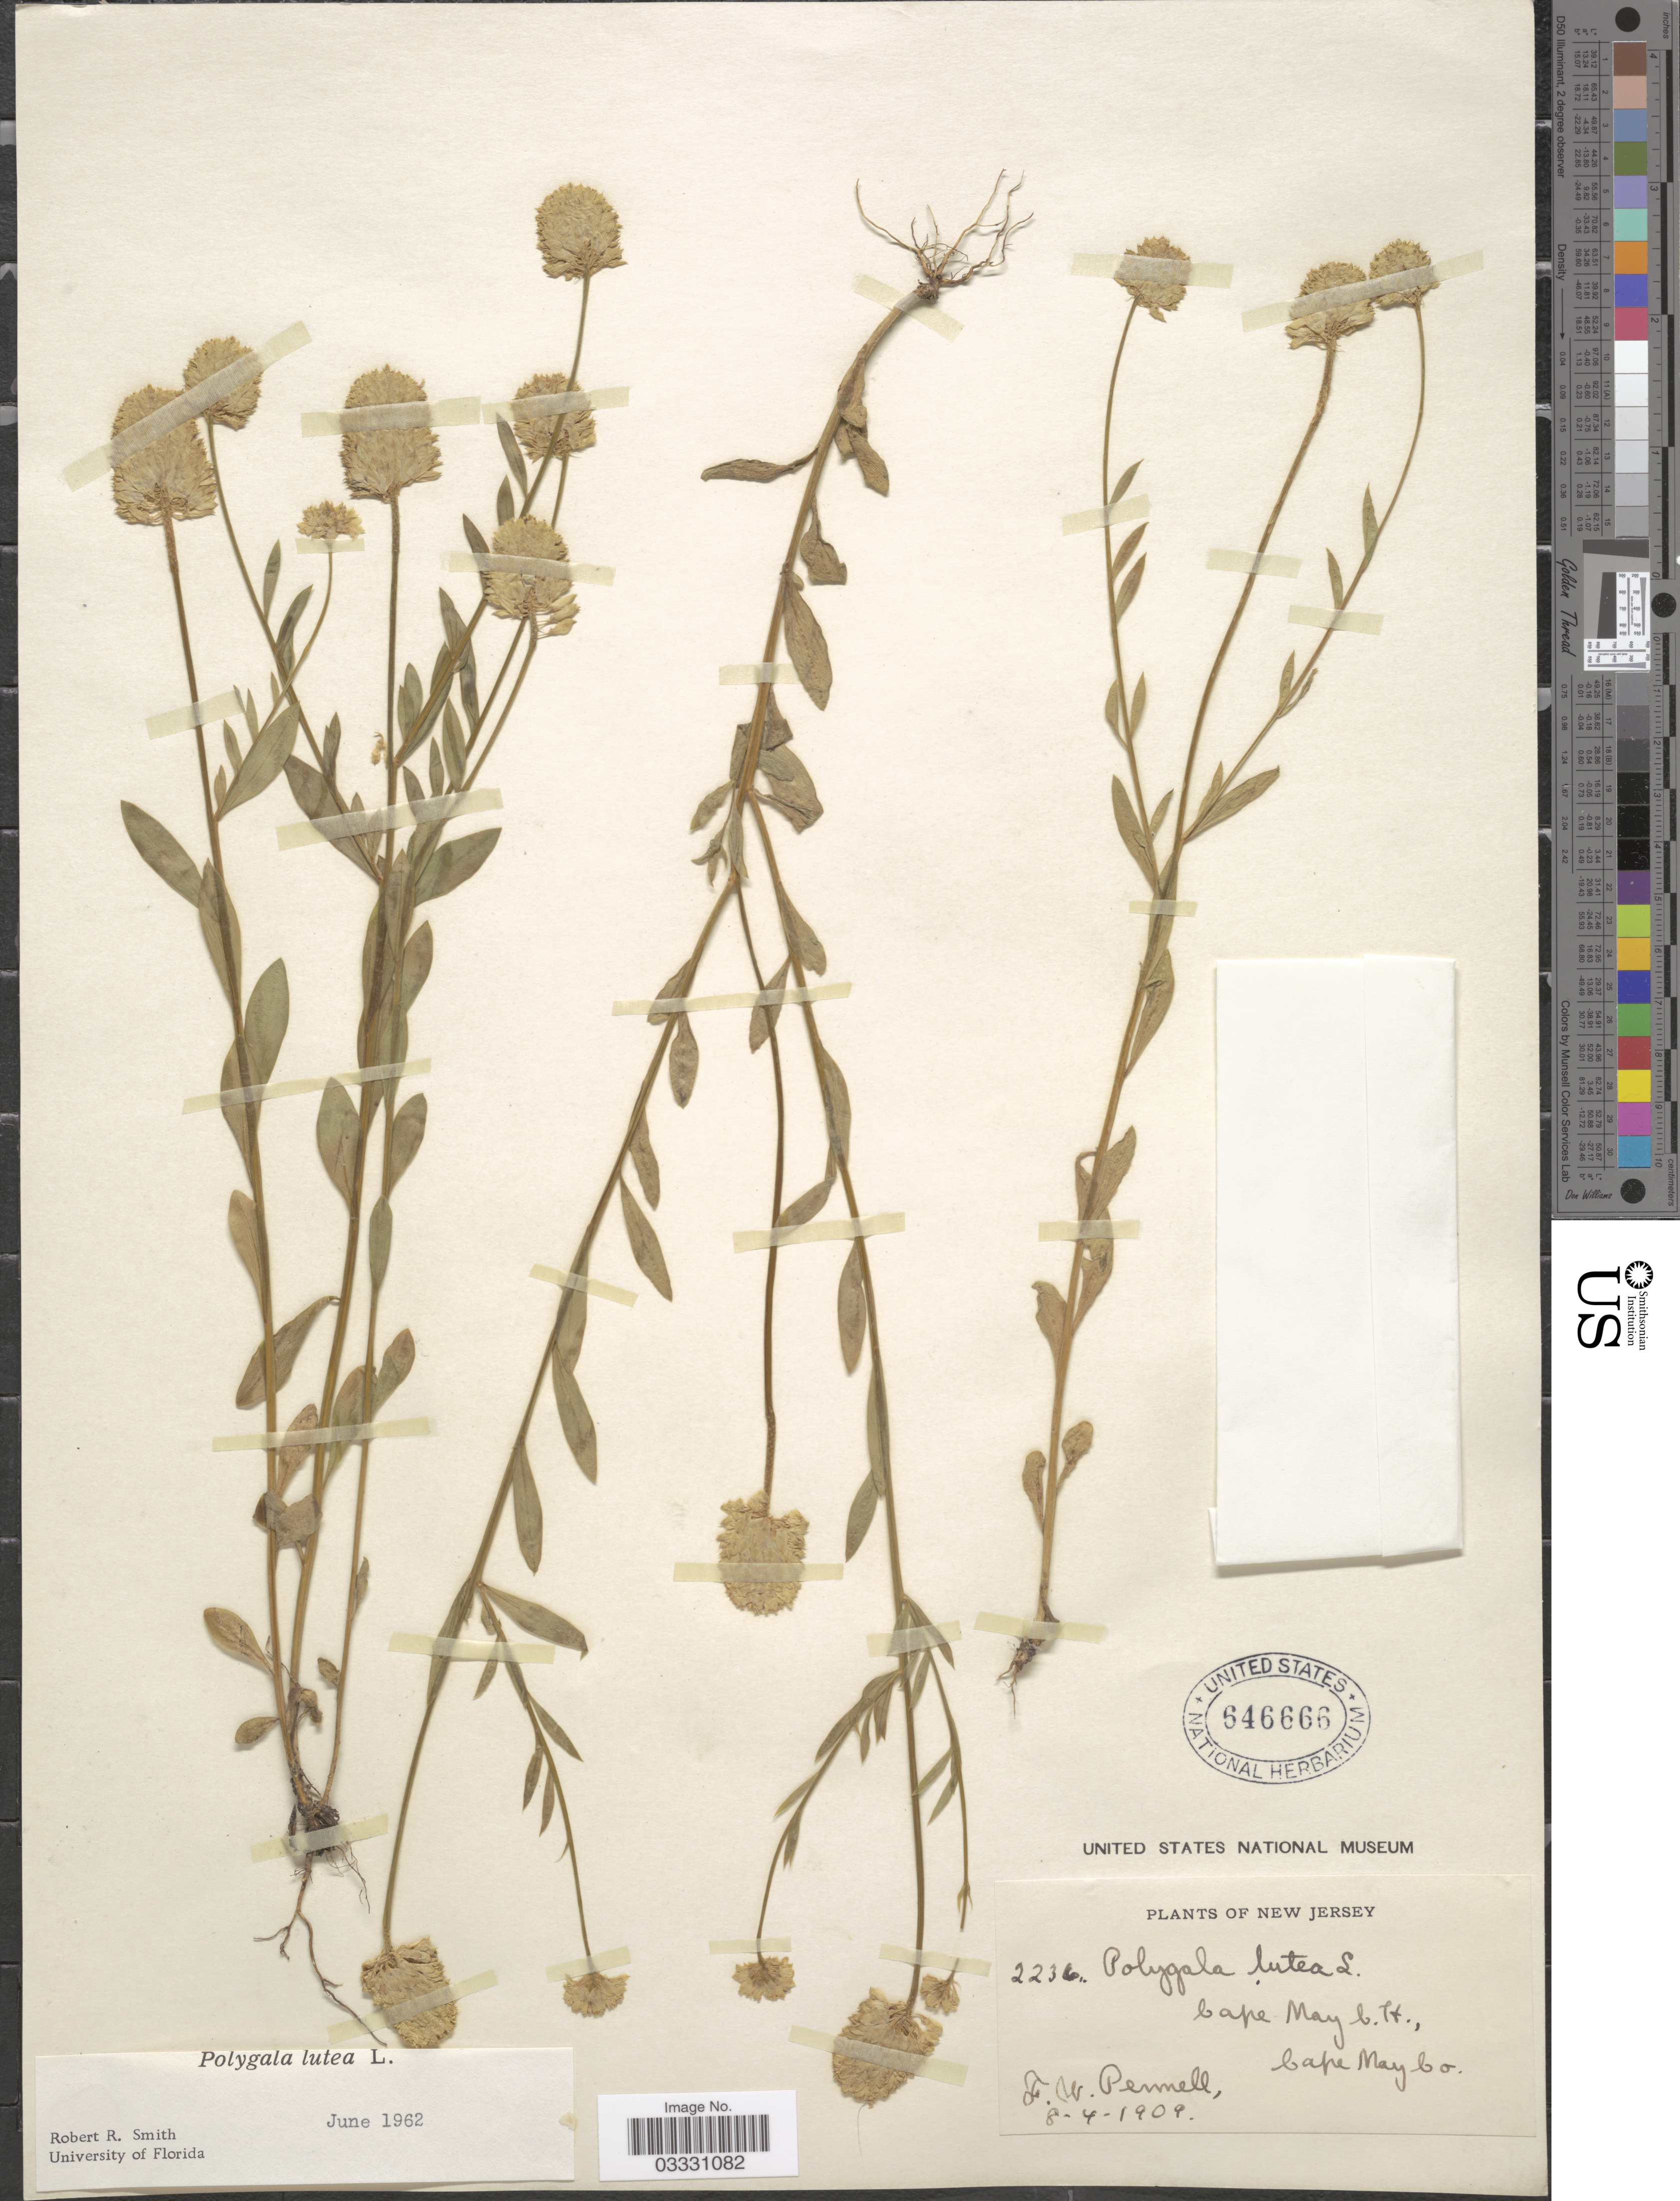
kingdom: Plantae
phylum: Tracheophyta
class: Magnoliopsida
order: Fabales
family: Polygalaceae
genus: Polygala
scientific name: Polygala lutea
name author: L.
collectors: F. W. Pennell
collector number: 2236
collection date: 1909-08-04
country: United States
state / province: New Jersey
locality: Cape May L.H., Cape May Co.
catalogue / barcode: US 646666